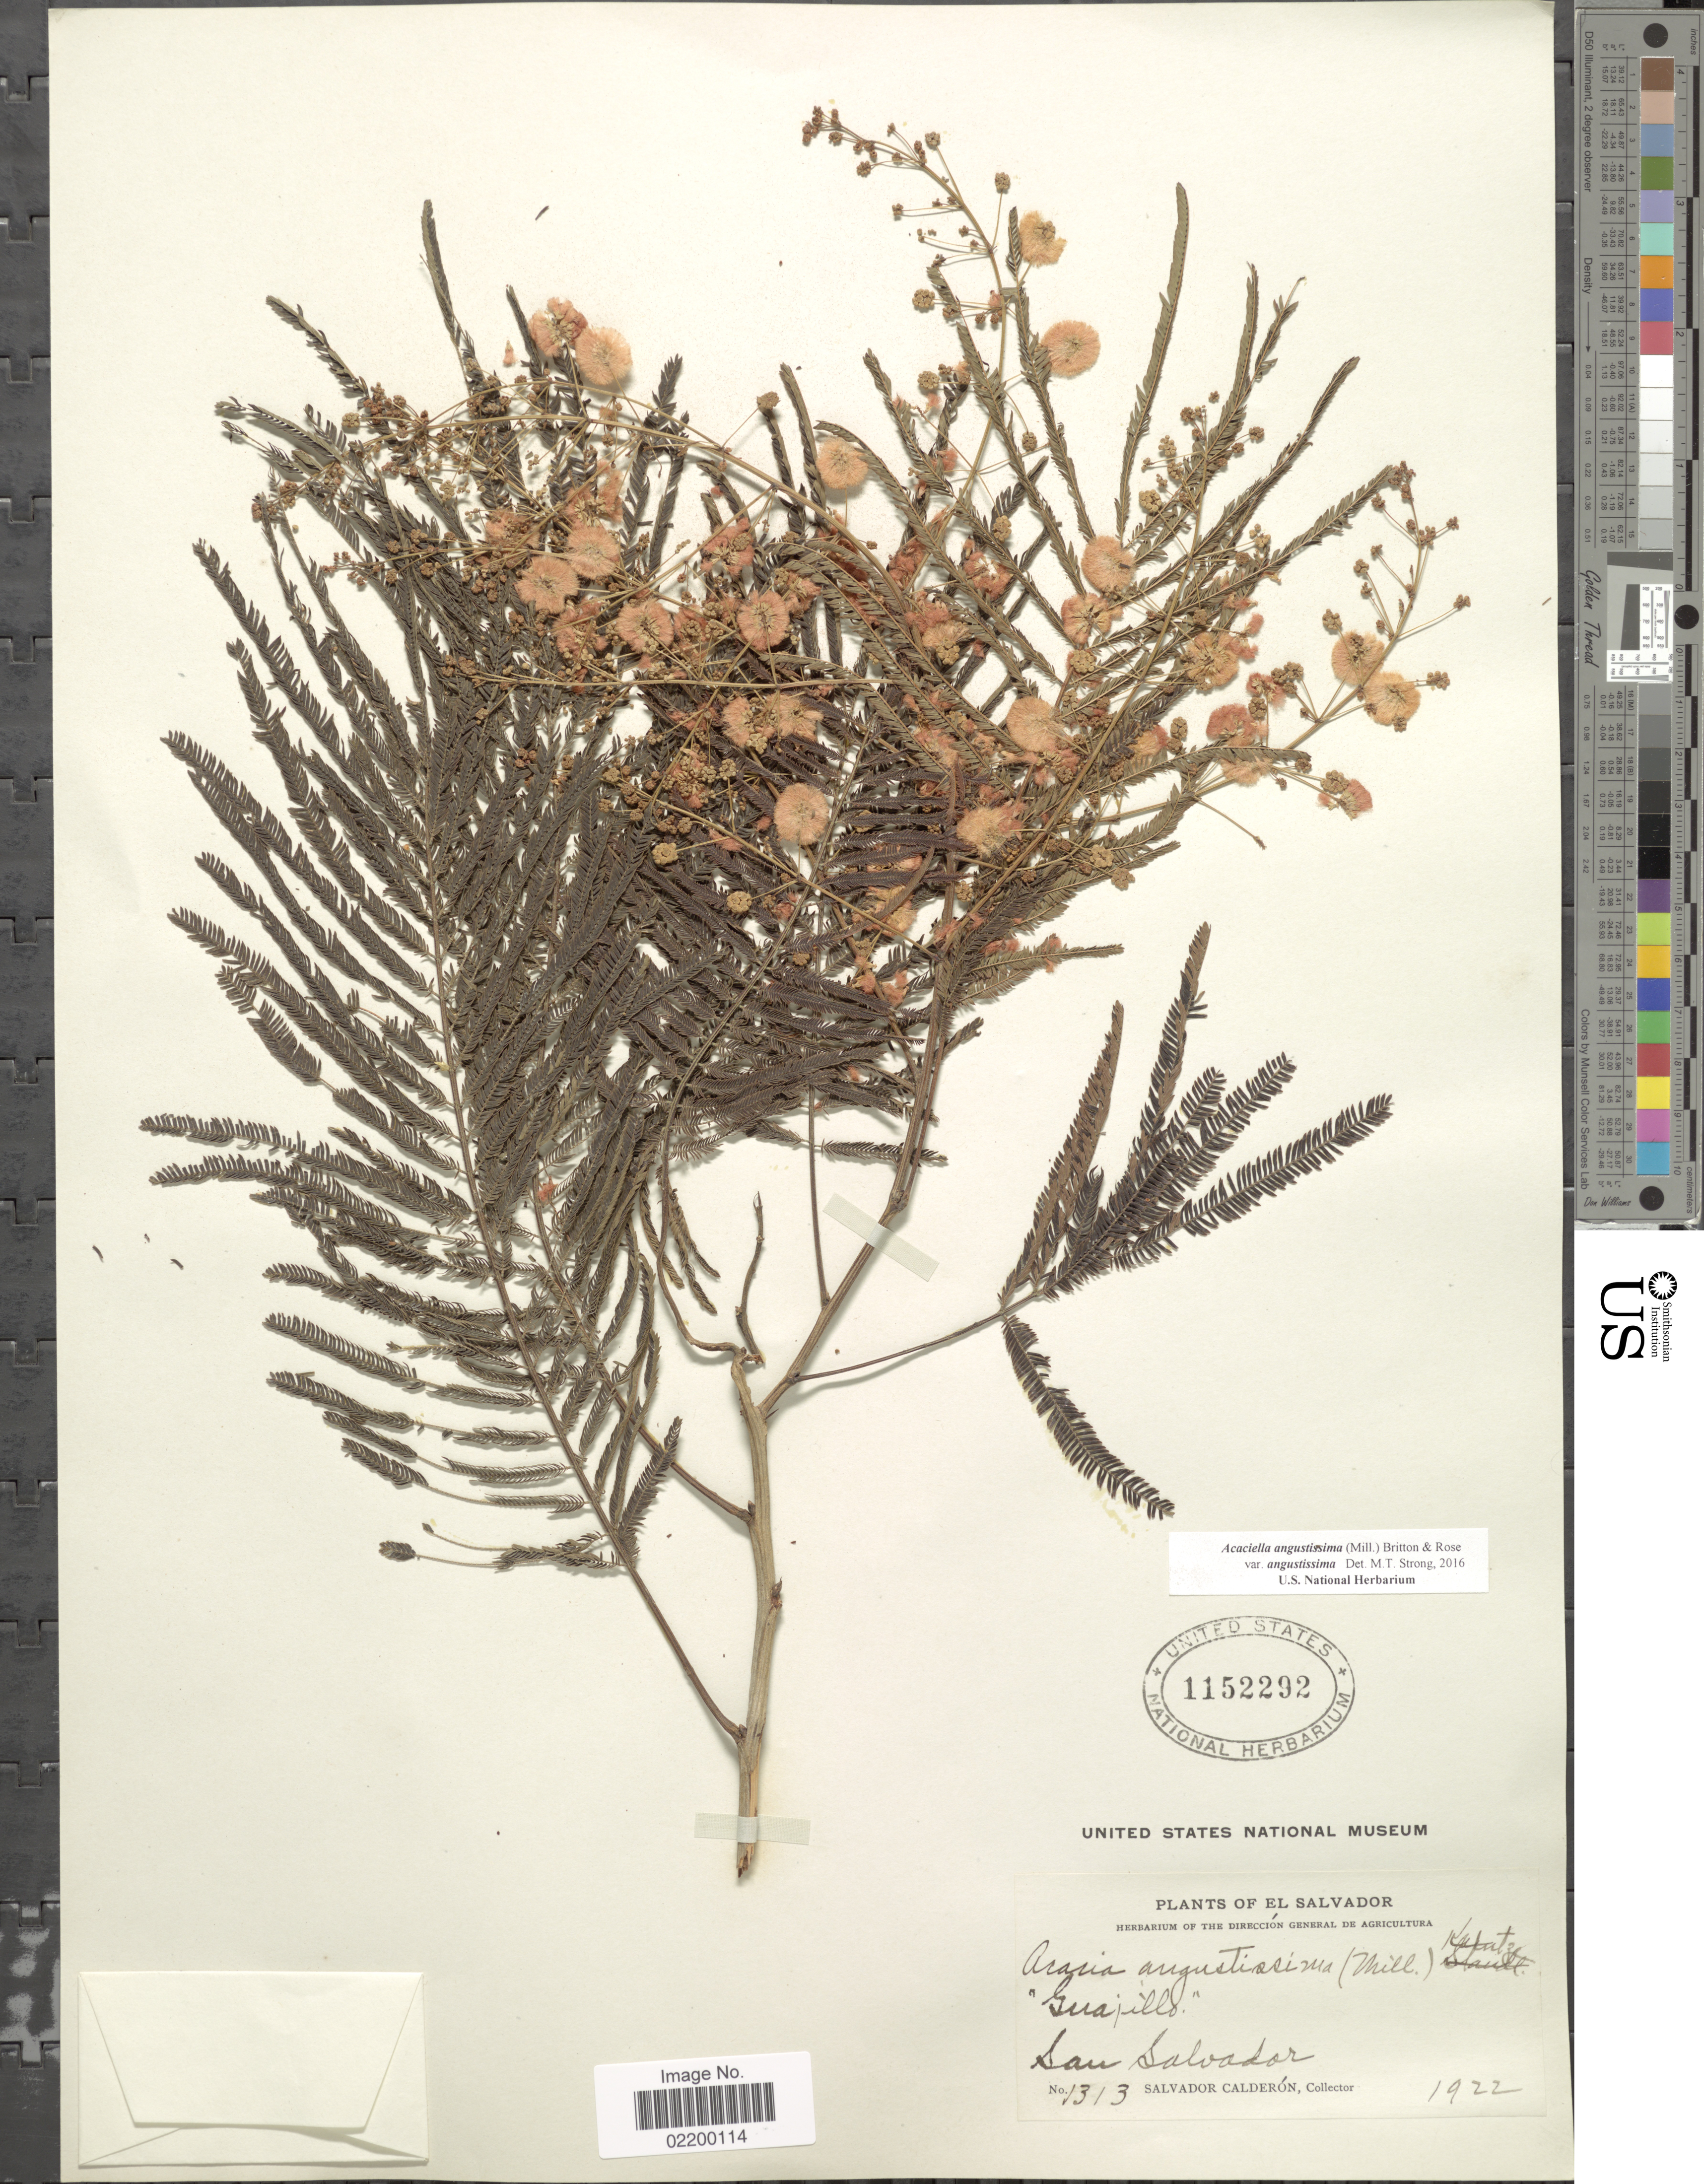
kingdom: Plantae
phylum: Tracheophyta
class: Magnoliopsida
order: Fabales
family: Fabaceae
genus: Acaciella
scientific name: Acaciella angustissima var. angustissima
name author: (Mill.) Britton & Rose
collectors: S. Calderón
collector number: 1313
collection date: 1922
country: El Salvador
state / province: San Salvador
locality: San Salvador, El Salvador.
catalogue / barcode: US 1152292